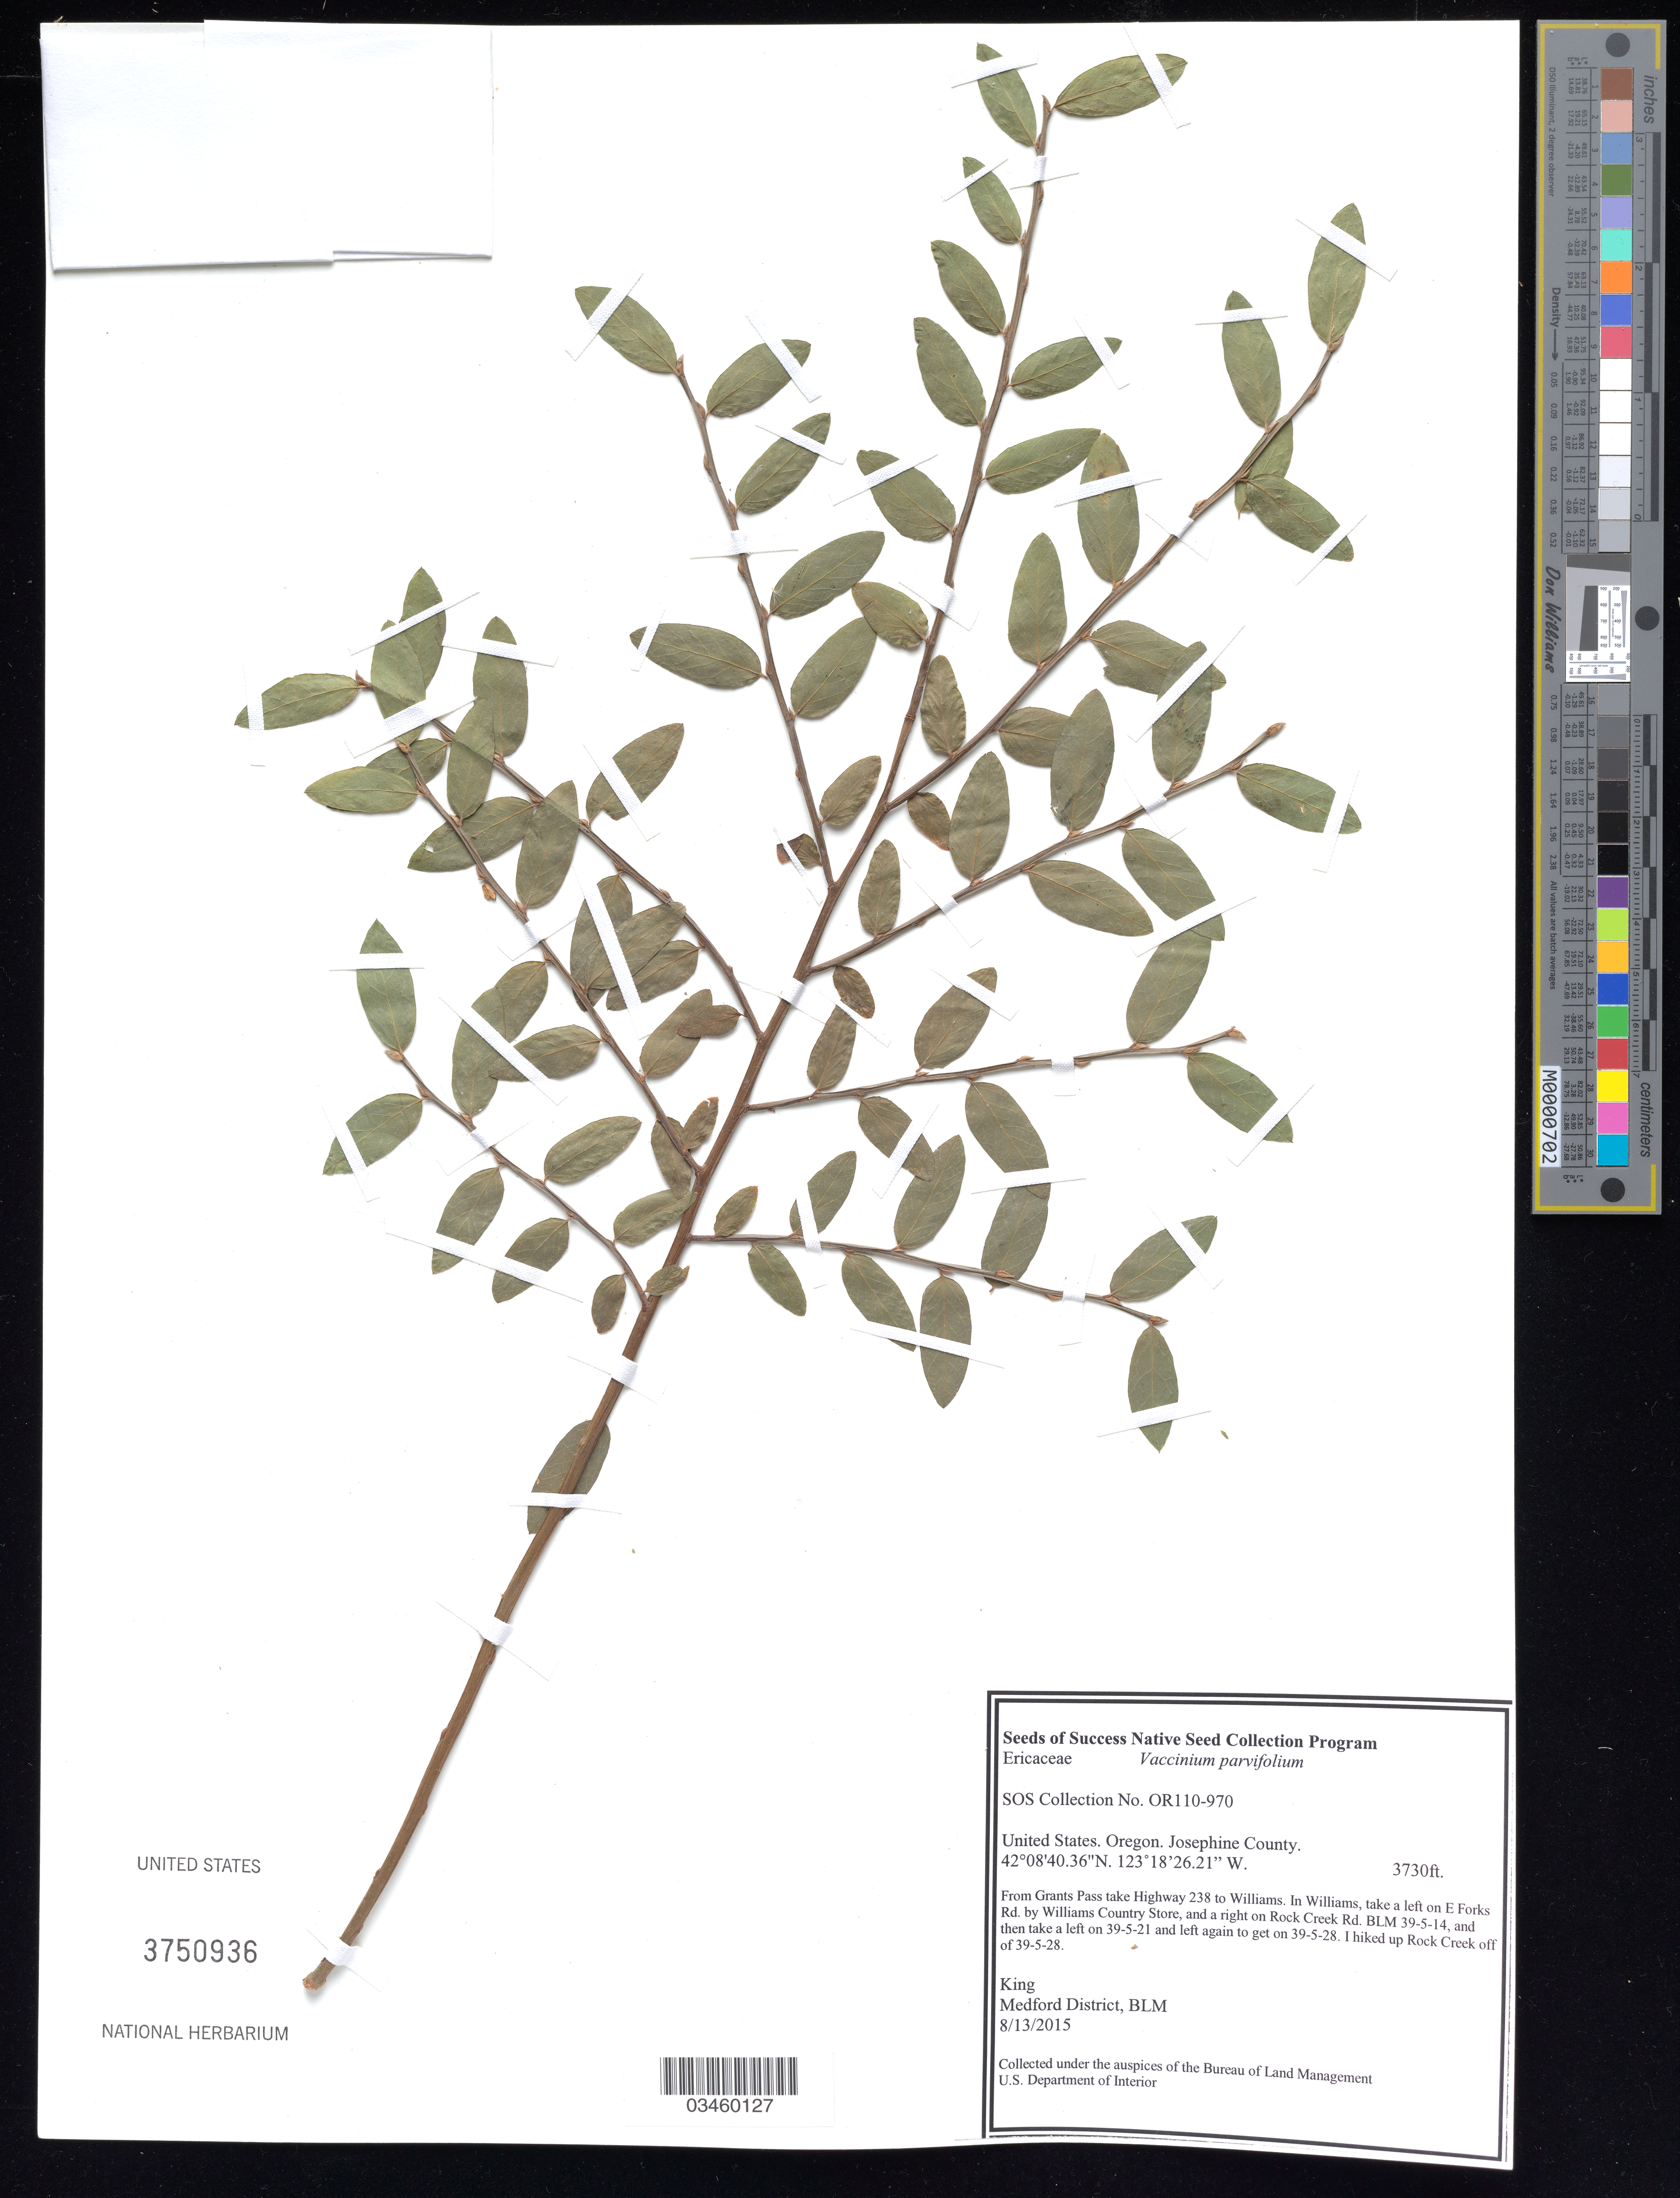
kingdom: Plantae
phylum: Tracheophyta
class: Magnoliopsida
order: Ericales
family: Ericaceae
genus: Vaccinium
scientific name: Vaccinium parvifolium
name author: Small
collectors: King, --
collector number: OR110-970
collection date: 2015-08-13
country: United States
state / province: Oregon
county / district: Josephine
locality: Up Rock Creek off of BLM 39-5-28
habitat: mixed forest - along creek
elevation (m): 1137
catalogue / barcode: US 3750936